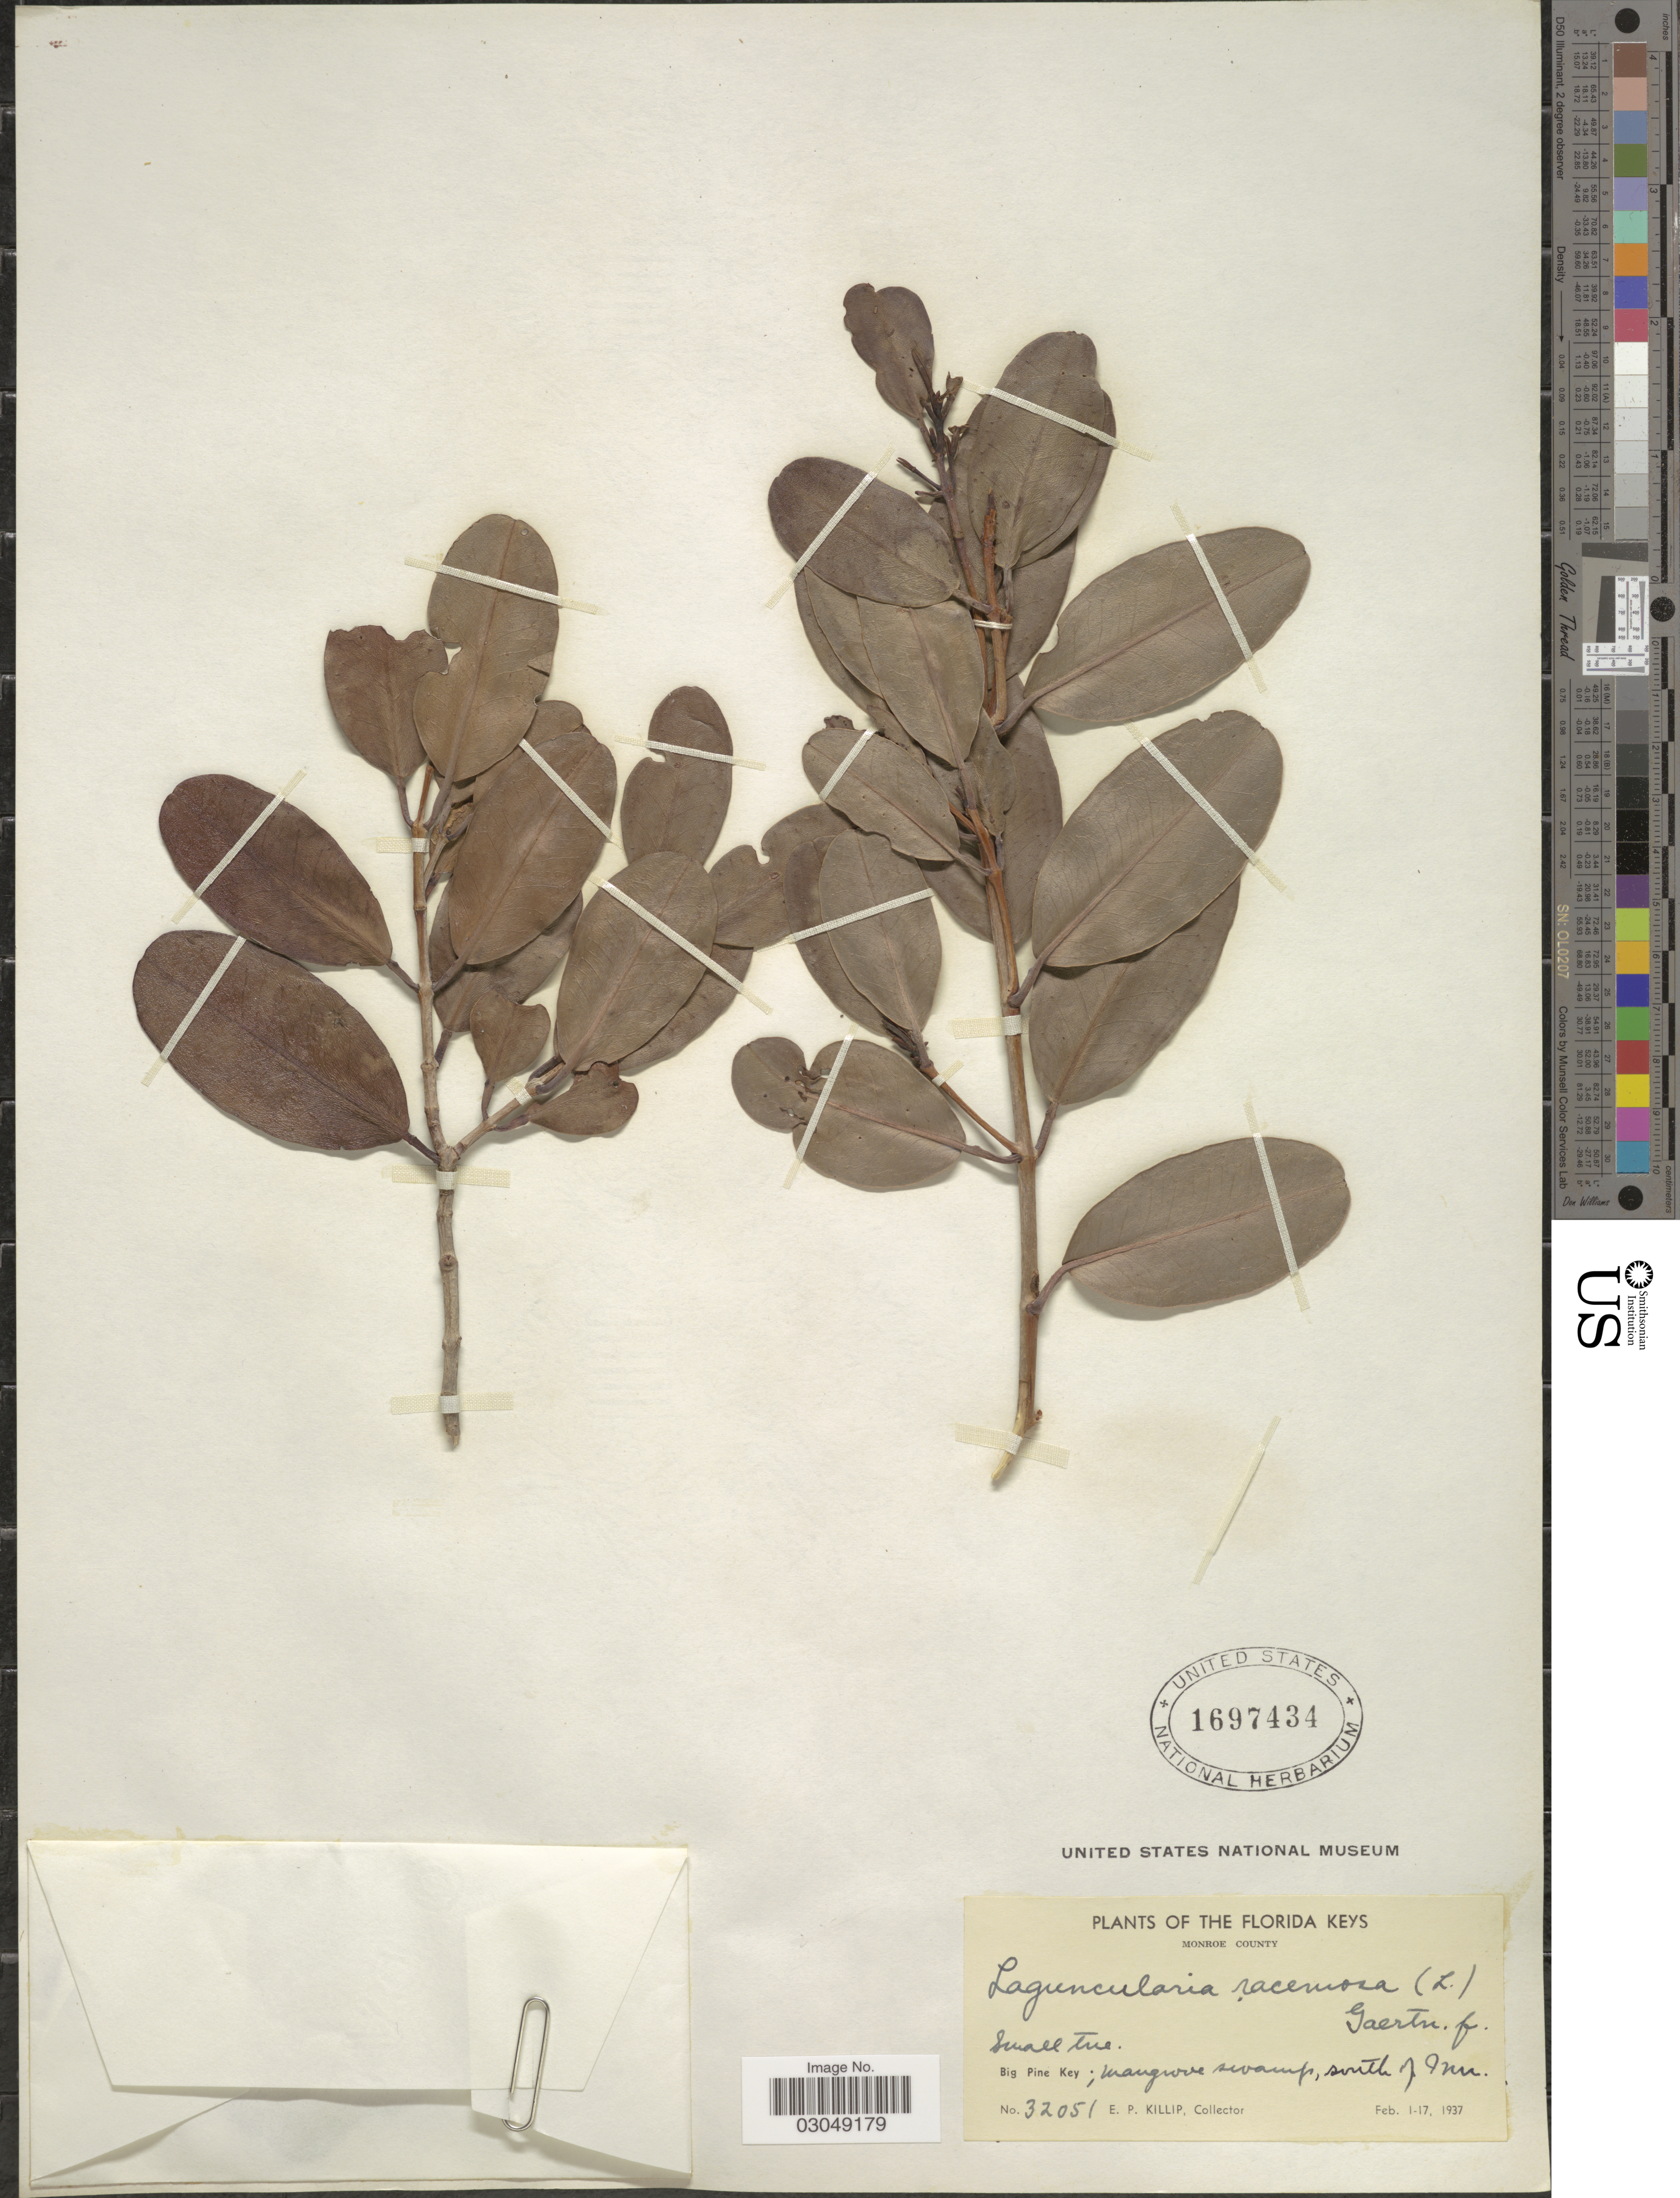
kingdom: Plantae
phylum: Tracheophyta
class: Magnoliopsida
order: Myrtales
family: Combretaceae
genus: Laguncularia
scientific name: Laguncularia racemosa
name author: (L.) C.F. Gaertn.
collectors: E. P. Killip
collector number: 32051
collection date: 1937-02-01/1937-02-17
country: United States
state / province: Florida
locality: Florida Keys. Monroe County. Big Pine Key; mangrove swamp, south of Inn.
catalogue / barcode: US 1697434